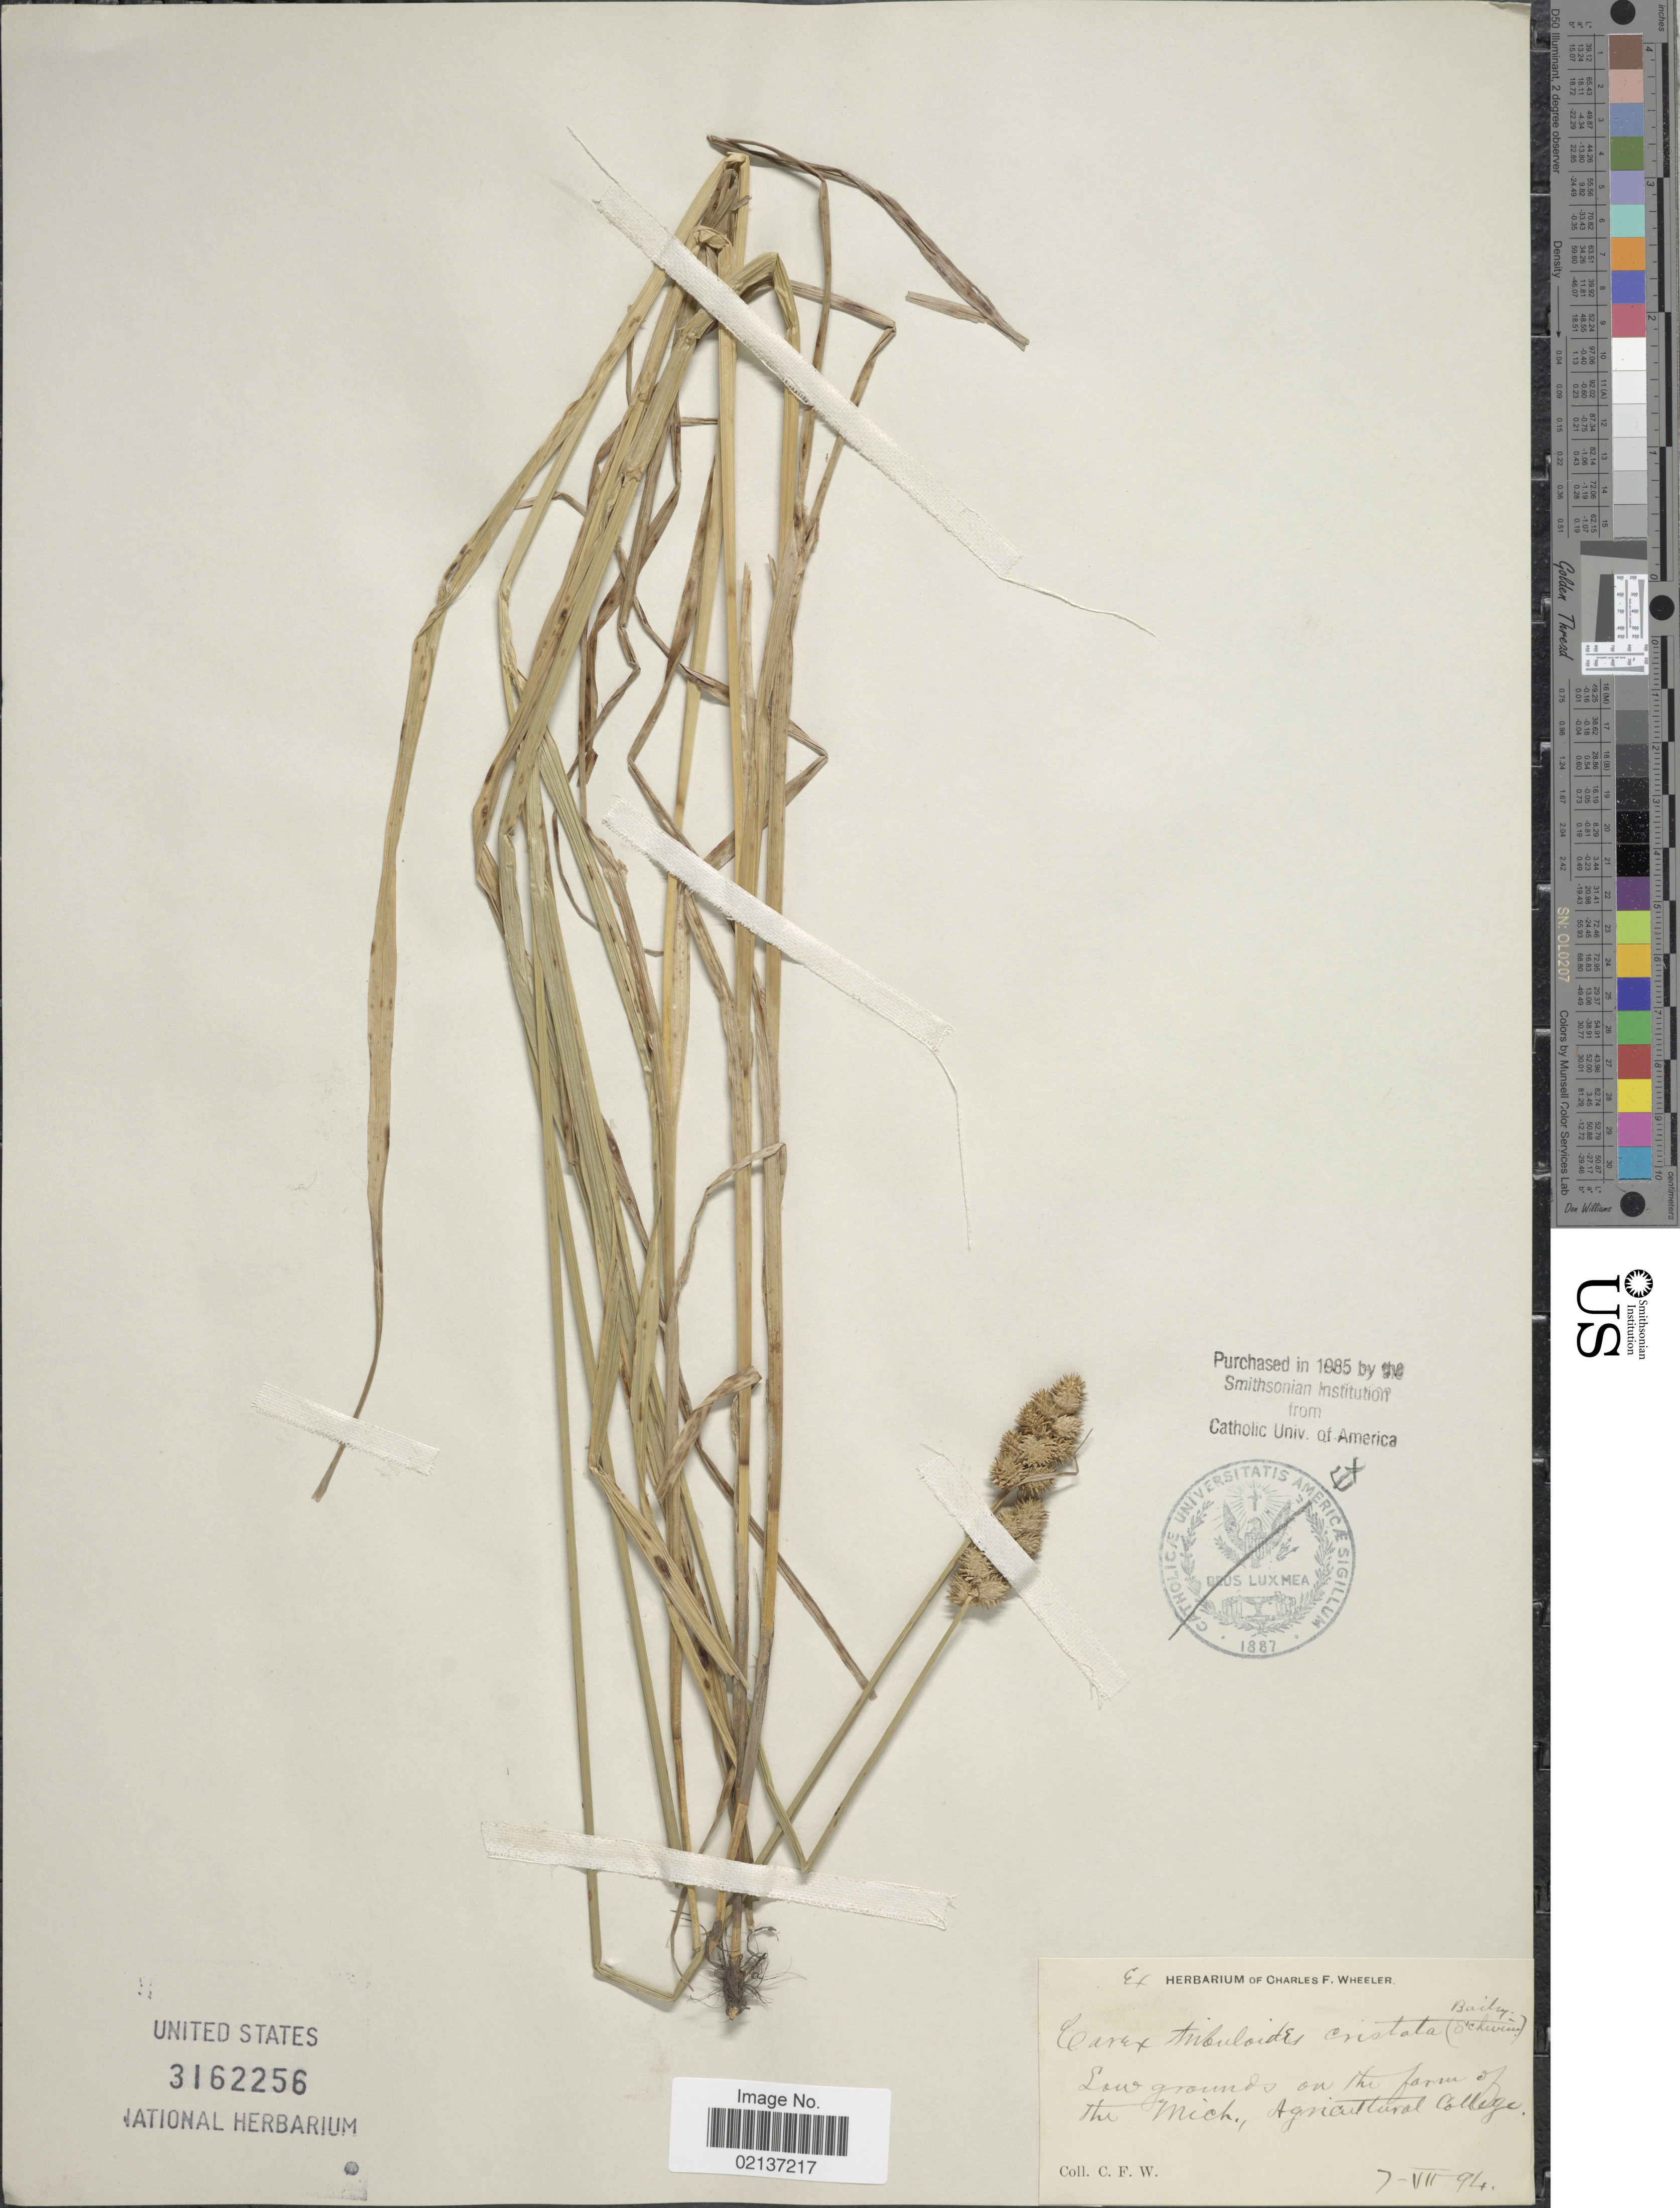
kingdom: Plantae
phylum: Tracheophyta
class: Liliopsida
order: Poales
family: Cyperaceae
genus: Carex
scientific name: Carex tribuloides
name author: Wahlenb.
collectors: C. Wheeler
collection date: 1894-07-07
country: United States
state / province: Michigan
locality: Low grounds on the farm of the Mich. Agricultural College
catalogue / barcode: US 3162256